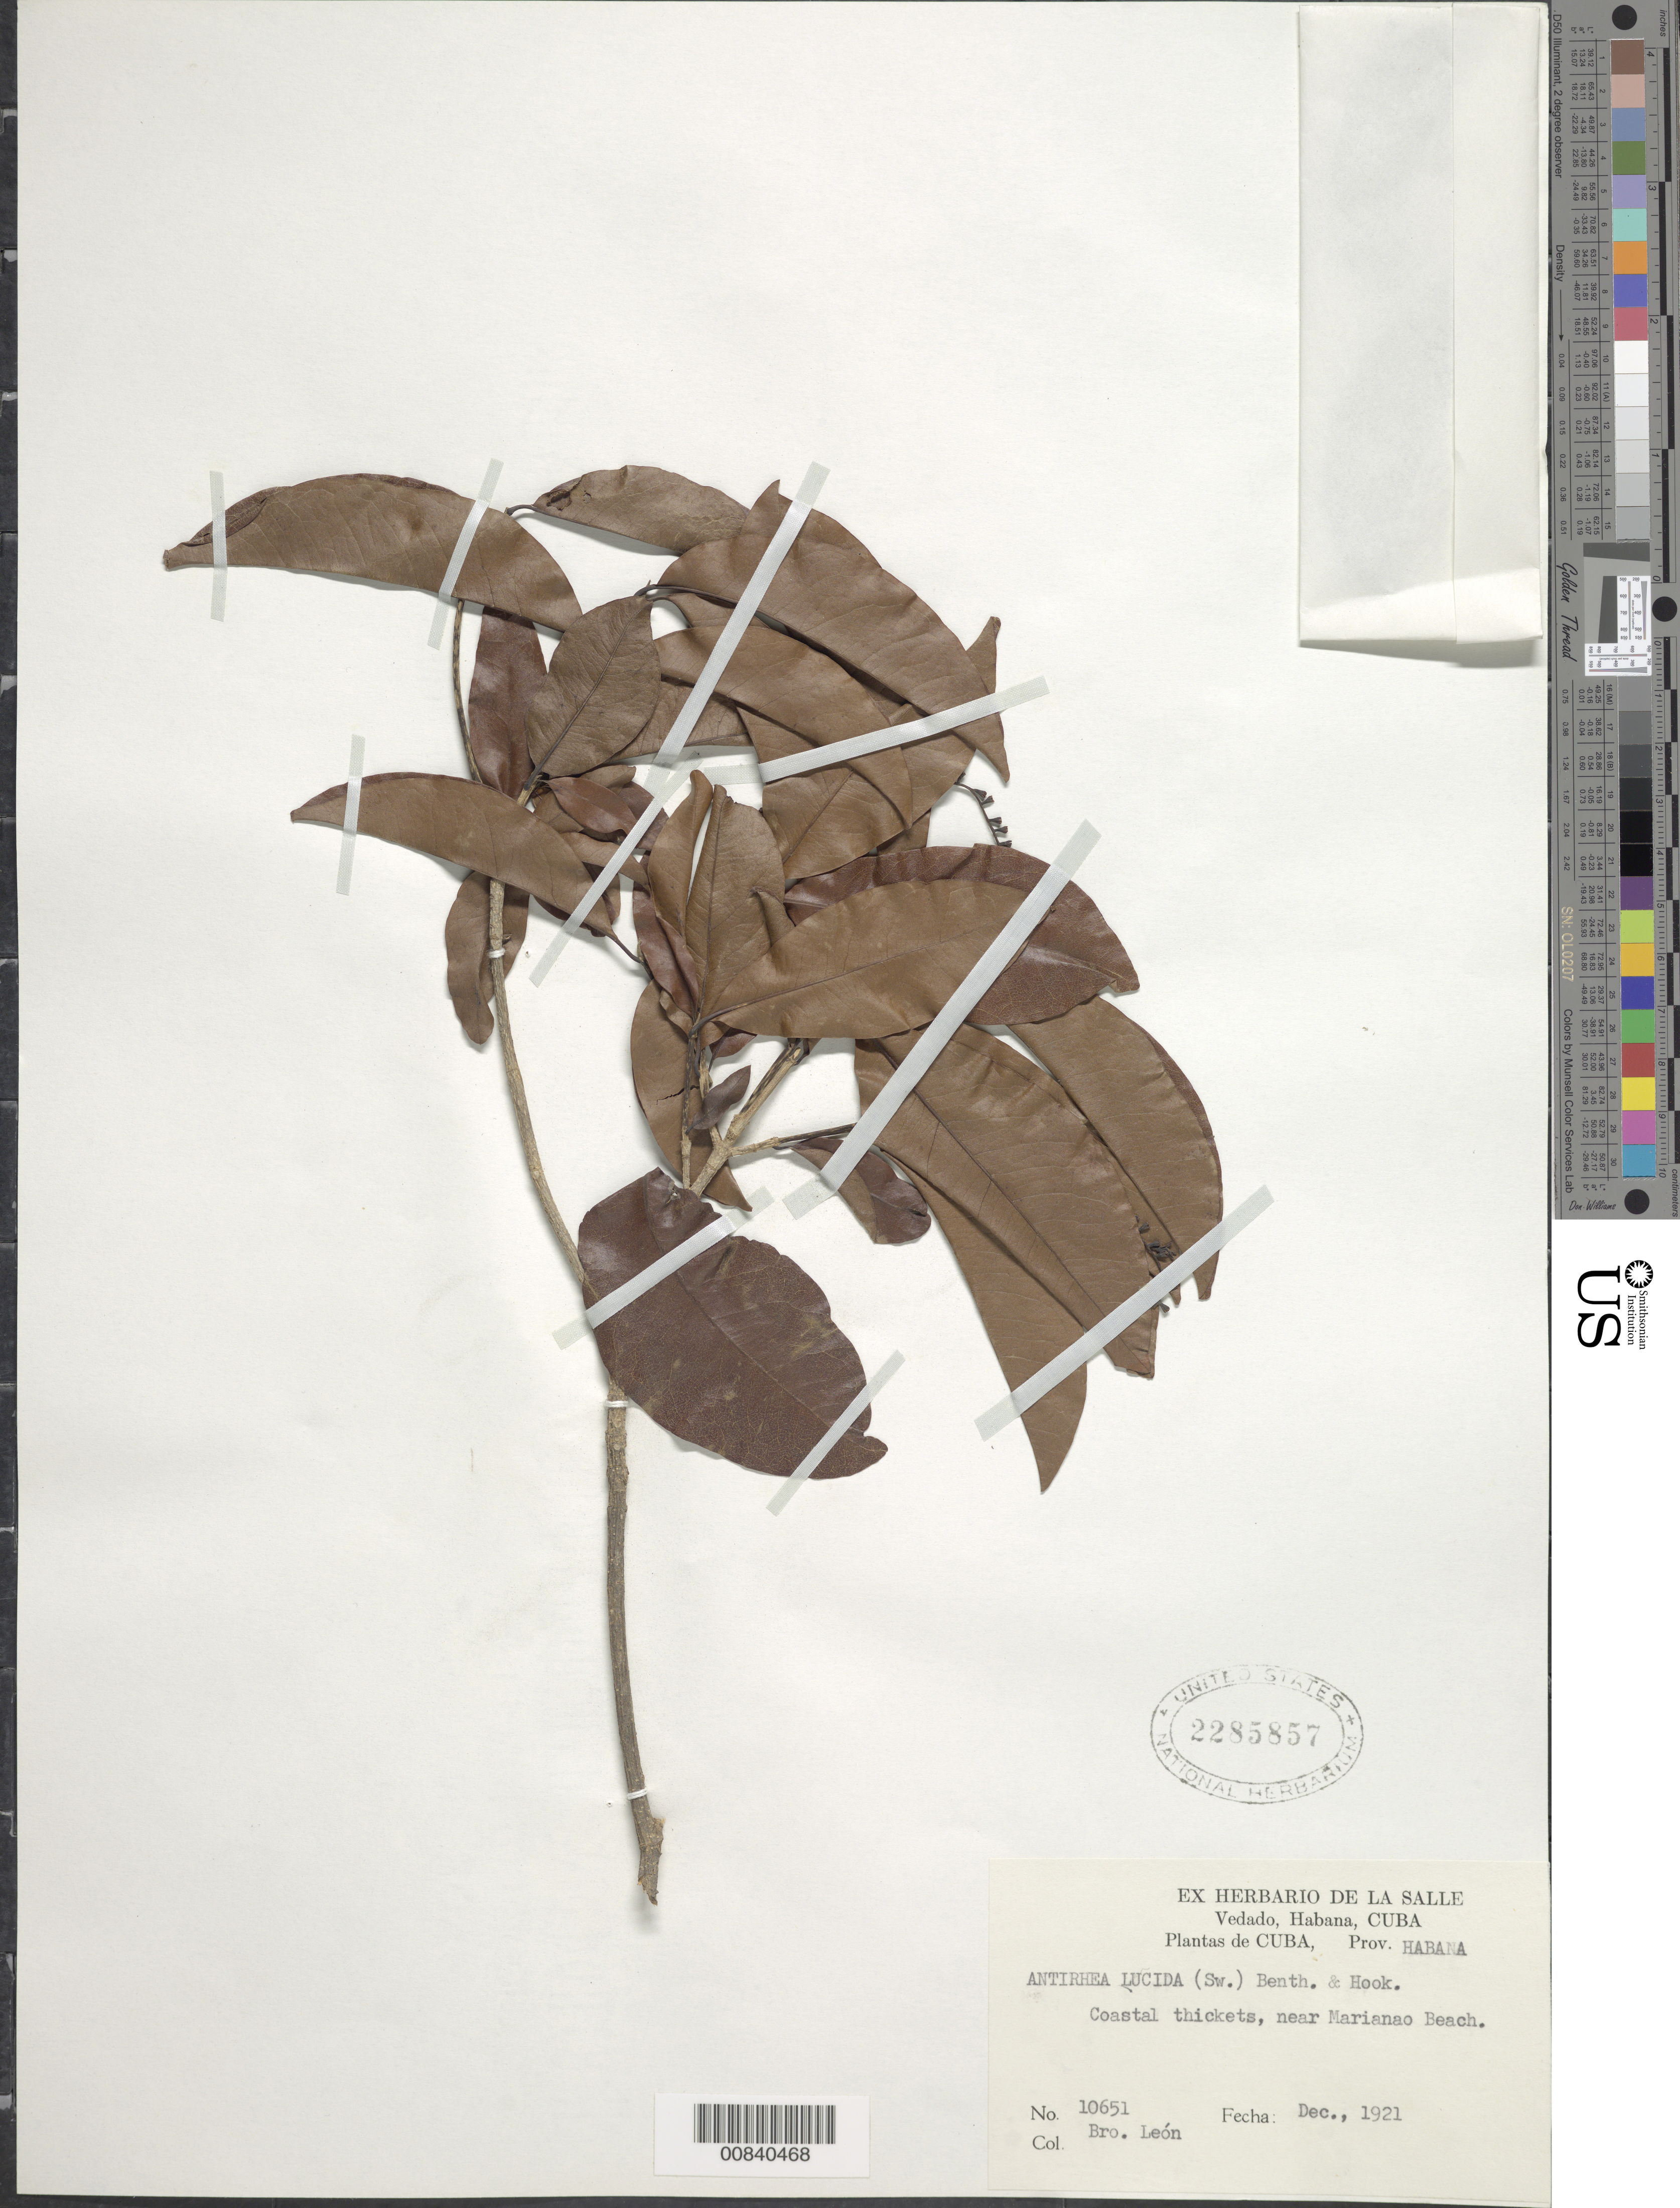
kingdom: Plantae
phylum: Tracheophyta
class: Magnoliopsida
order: Gentianales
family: Rubiaceae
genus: Stenostomum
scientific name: Stenostomum lucidum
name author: (Sw.) C.F. Gaertn.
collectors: Bro. León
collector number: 10651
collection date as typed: Dec 1921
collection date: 1921-12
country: Cuba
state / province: La Habana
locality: Near Marianao Beach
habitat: Coastal thickets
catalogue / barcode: US 2285857